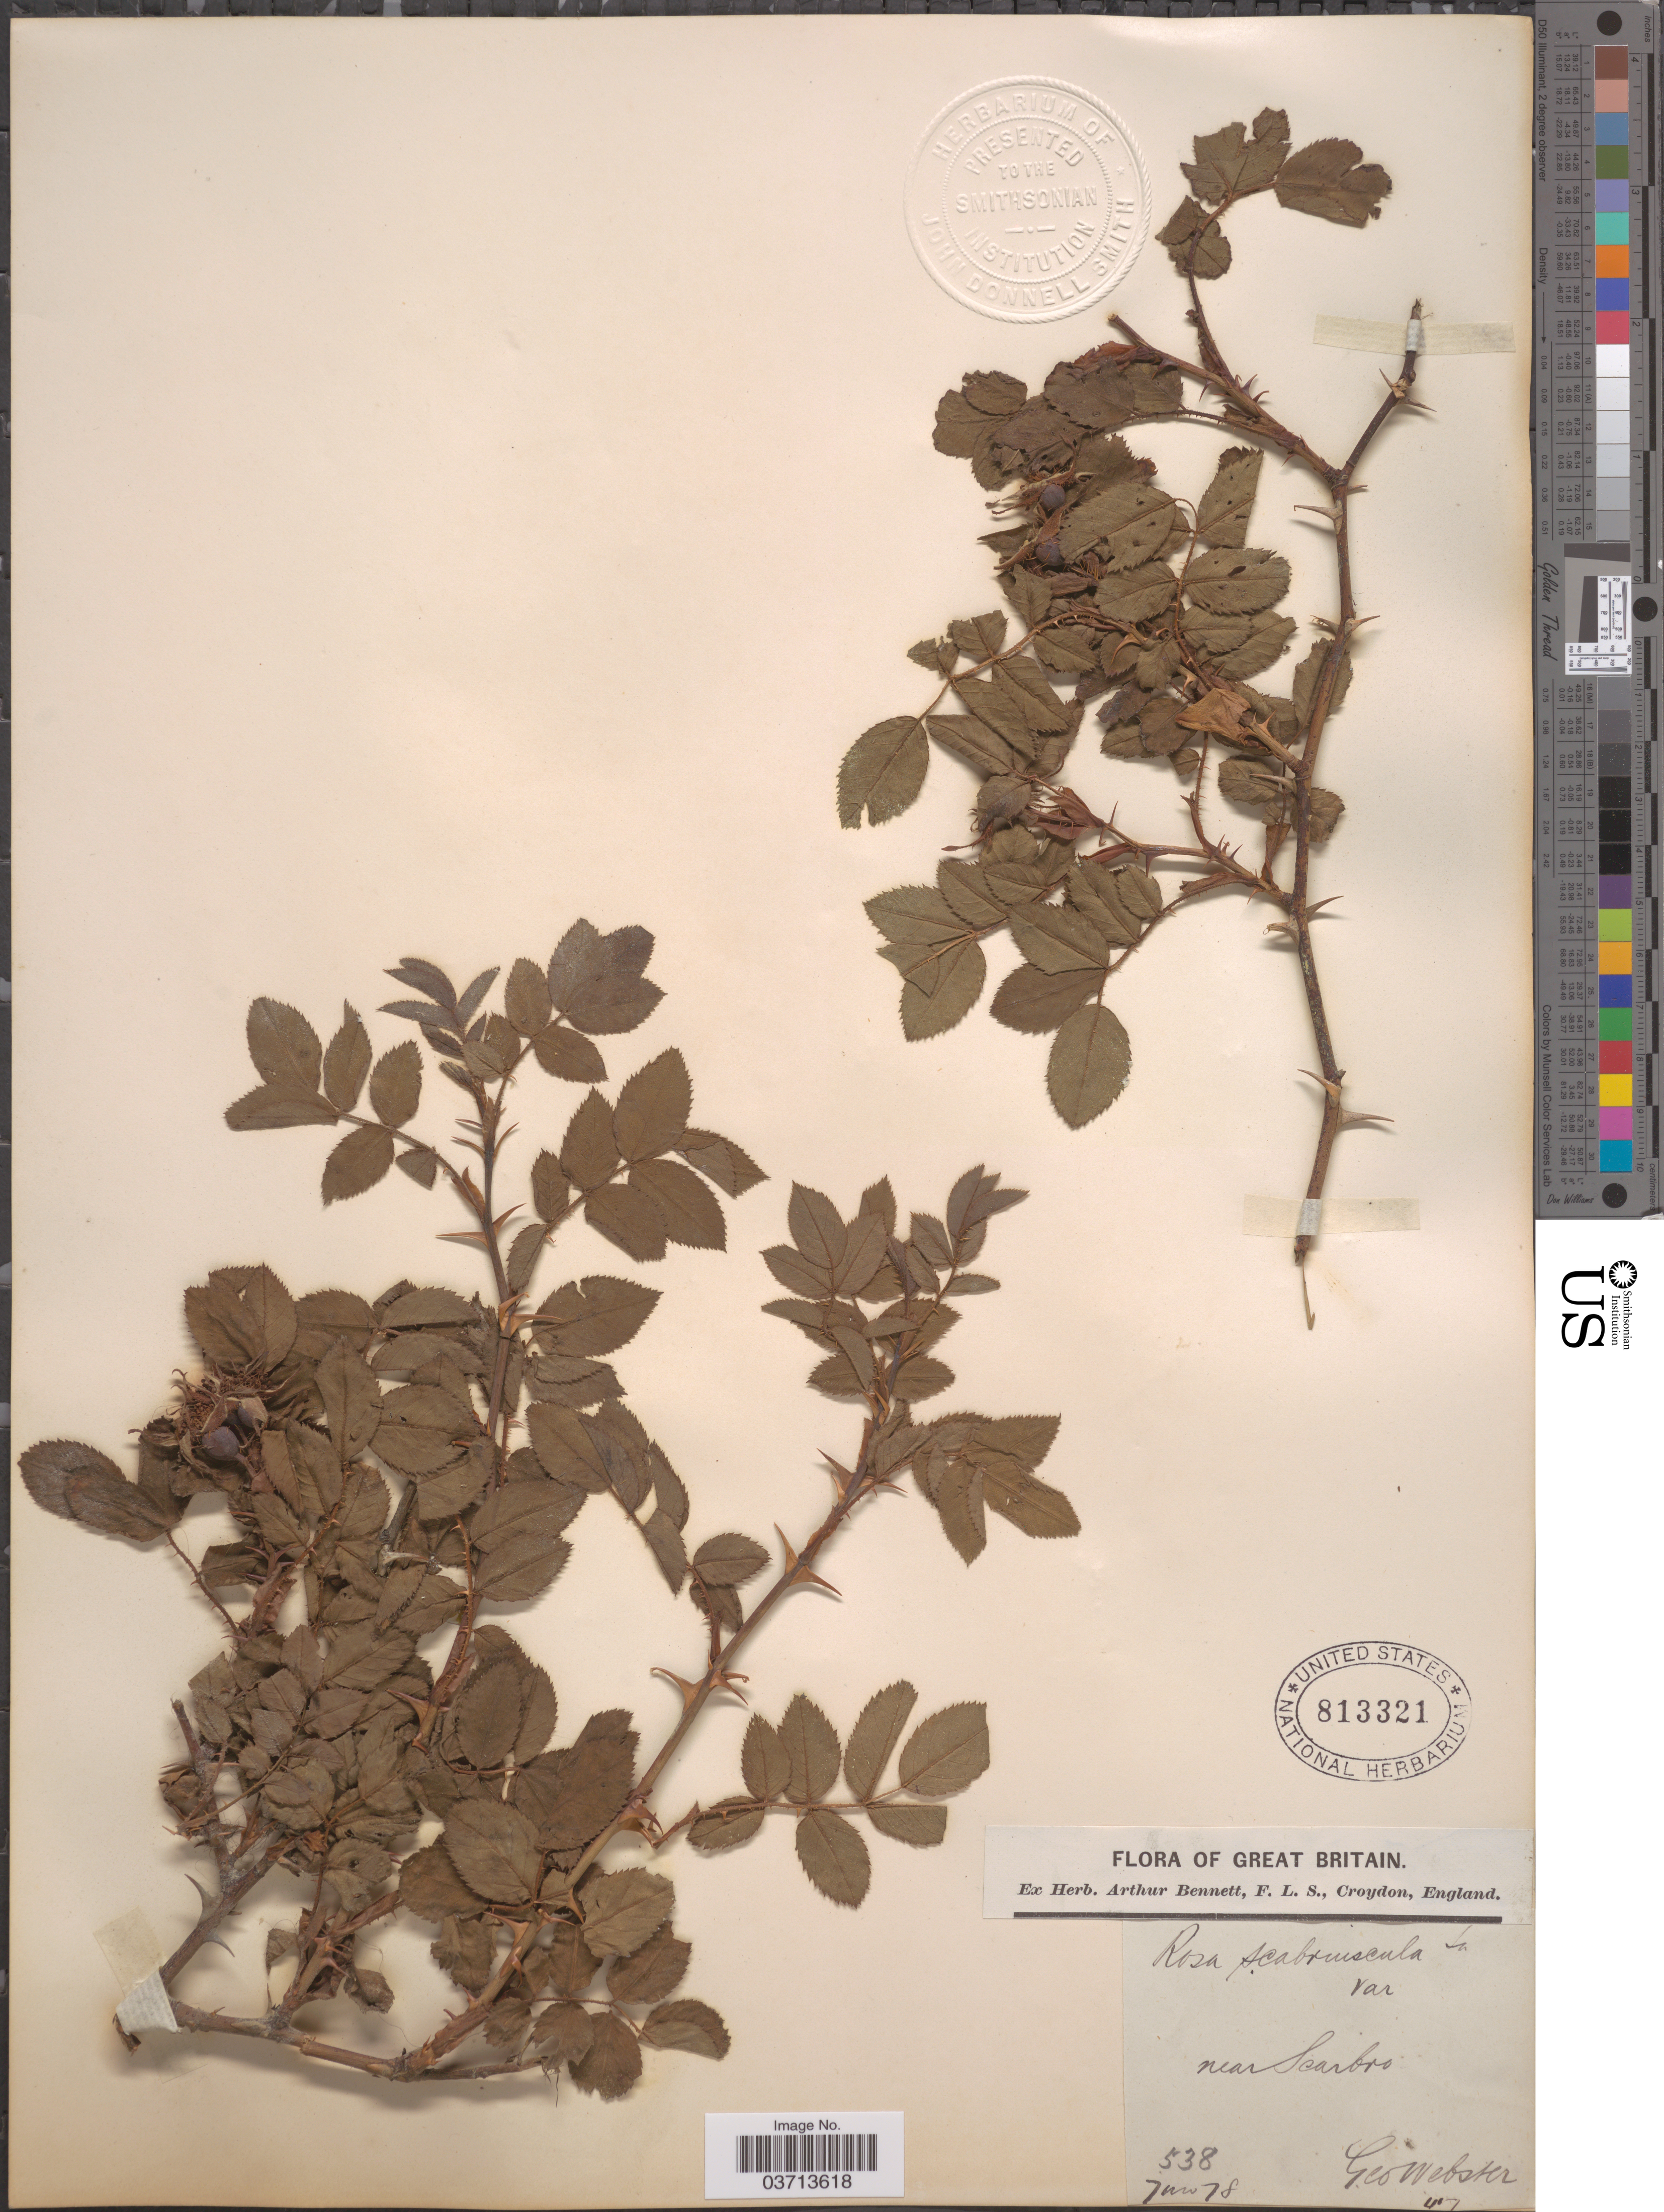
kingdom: Plantae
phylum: Tracheophyta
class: Magnoliopsida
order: Rosales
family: Rosaceae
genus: Rosa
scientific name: Rosa scabriuscula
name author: Winch ex Sm.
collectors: G. Webster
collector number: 538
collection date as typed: Transcribed d/m/y: /6/78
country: United Kingdom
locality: Great Britain. Near Scarbro.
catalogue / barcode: US 813321